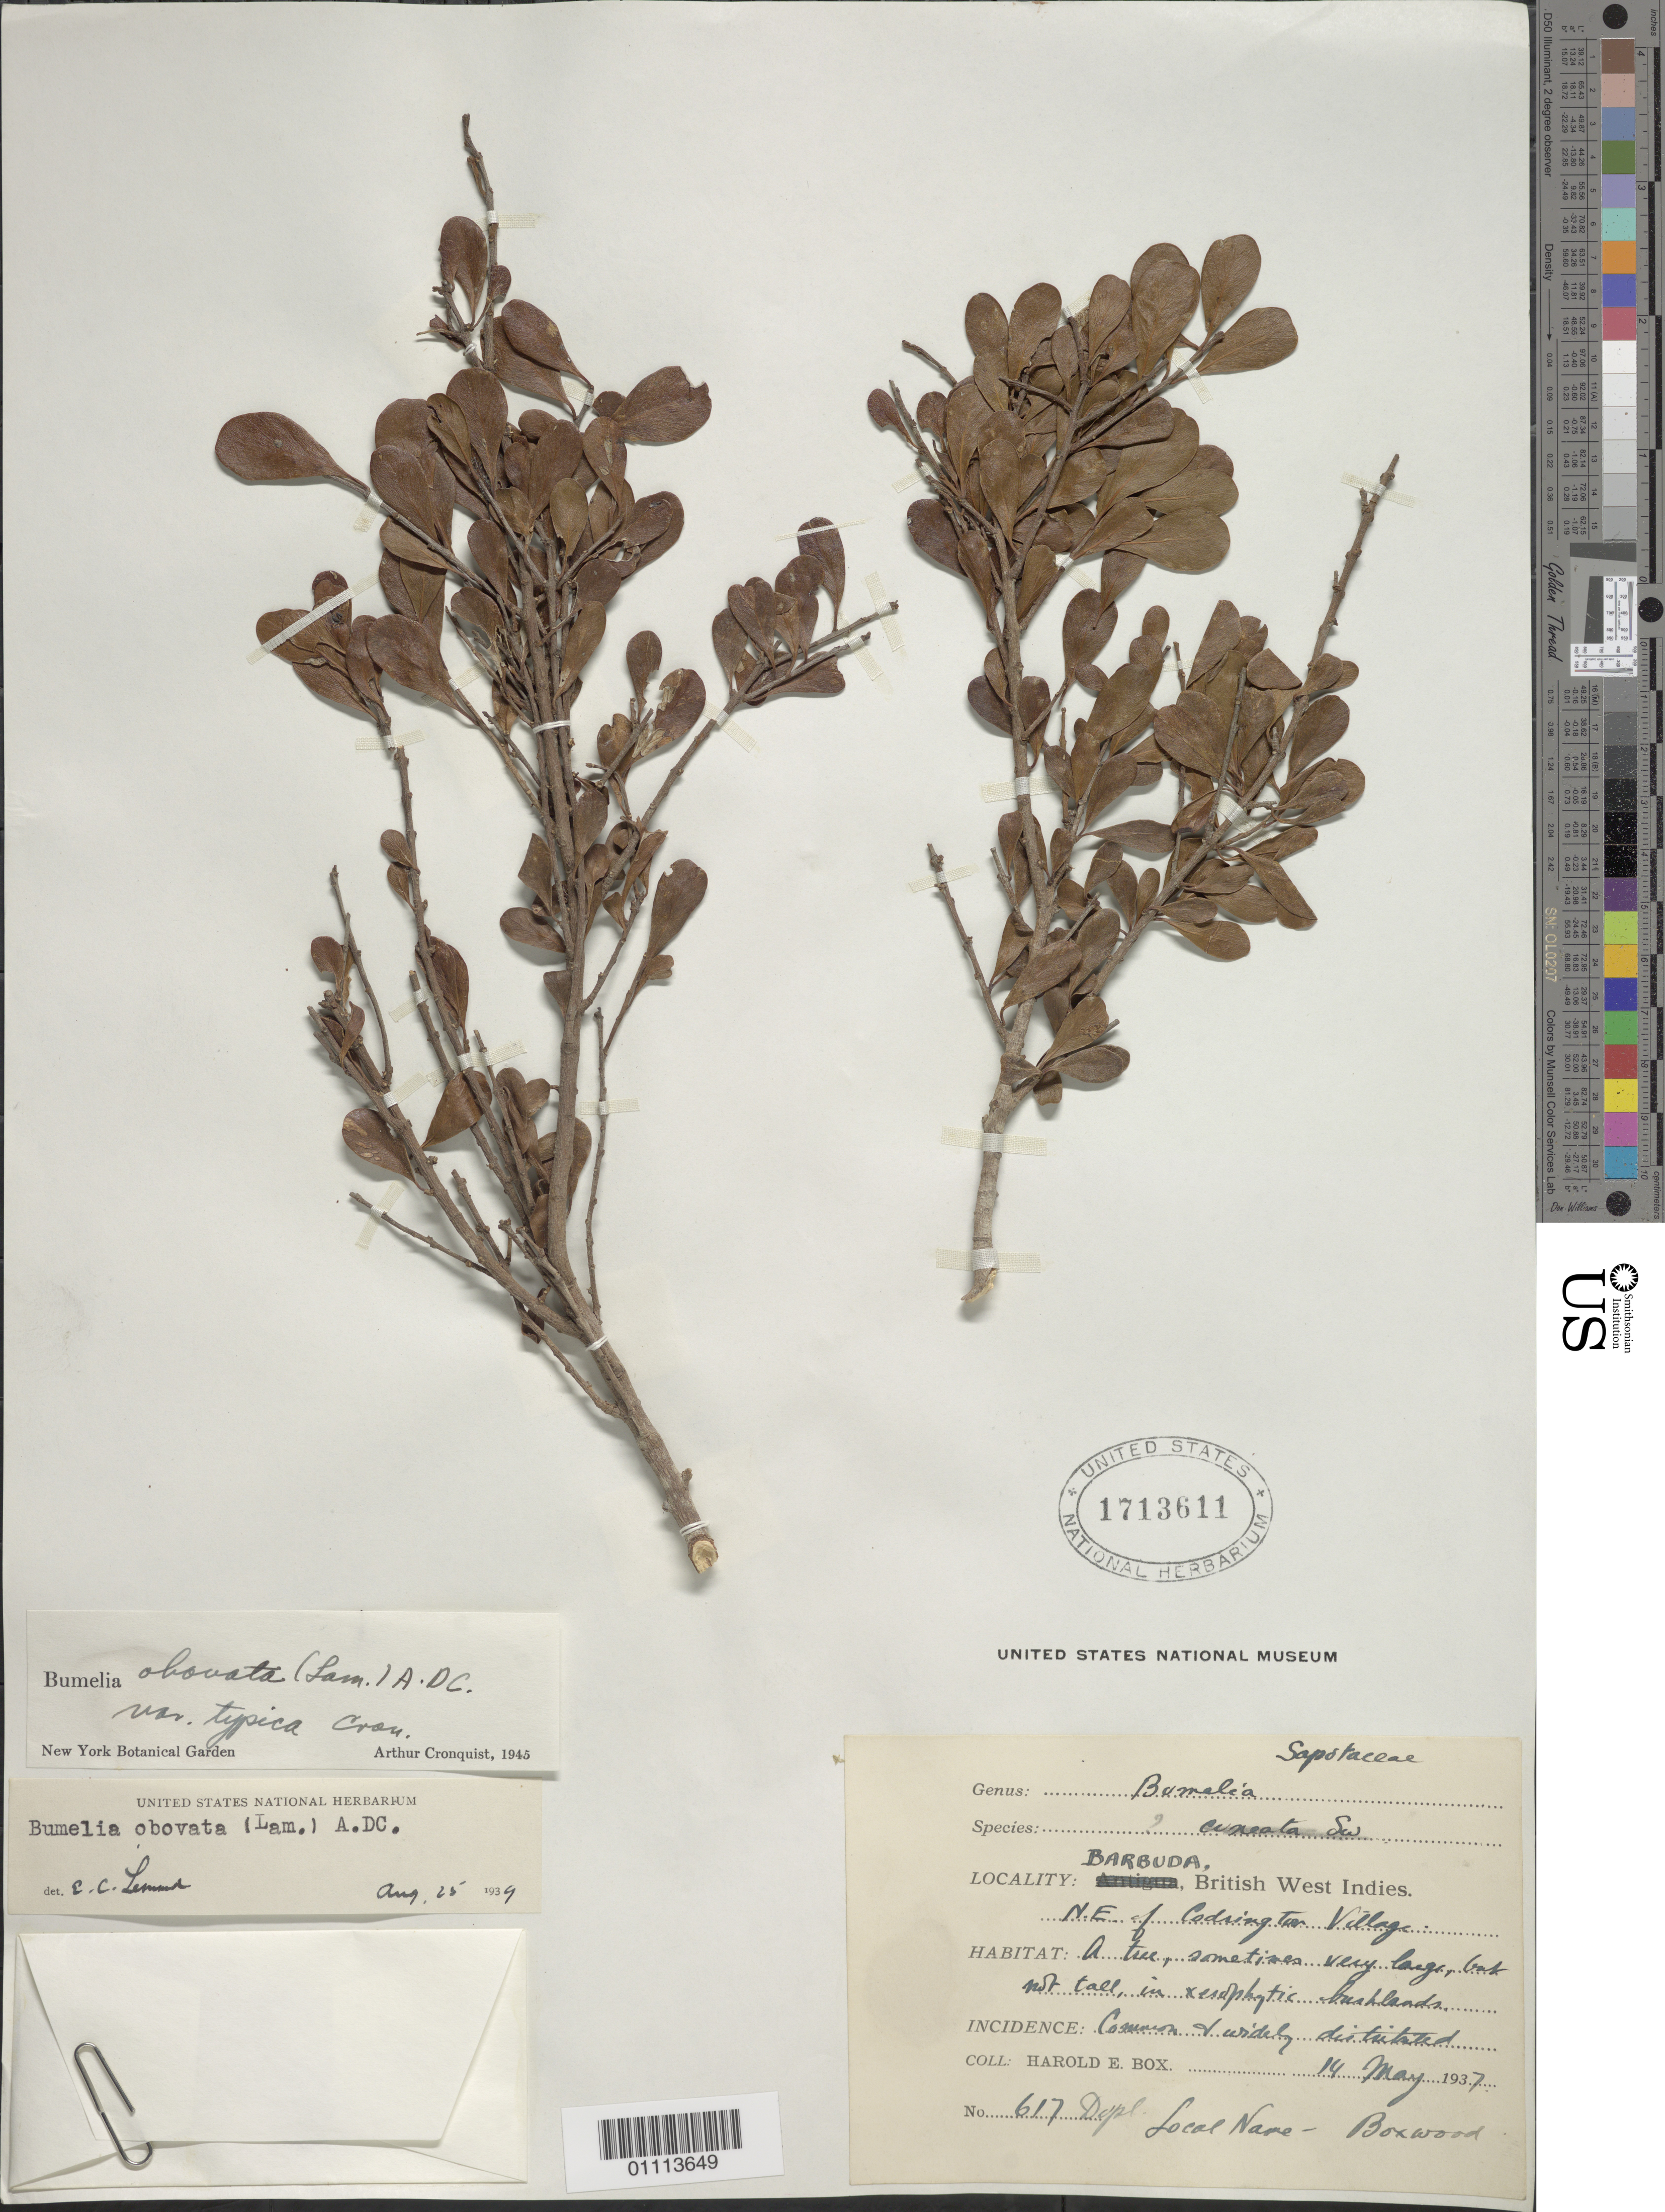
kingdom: Plantae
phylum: Tracheophyta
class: Magnoliopsida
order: Ericales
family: Sapotaceae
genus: Sideroxylon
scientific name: Sideroxylon obovatum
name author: Lam.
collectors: H. E. Box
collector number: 617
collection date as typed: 14 May 1937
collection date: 1937-05-14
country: Antigua and Barbuda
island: Barbuda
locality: NE of Codsington Village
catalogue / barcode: US 1713611